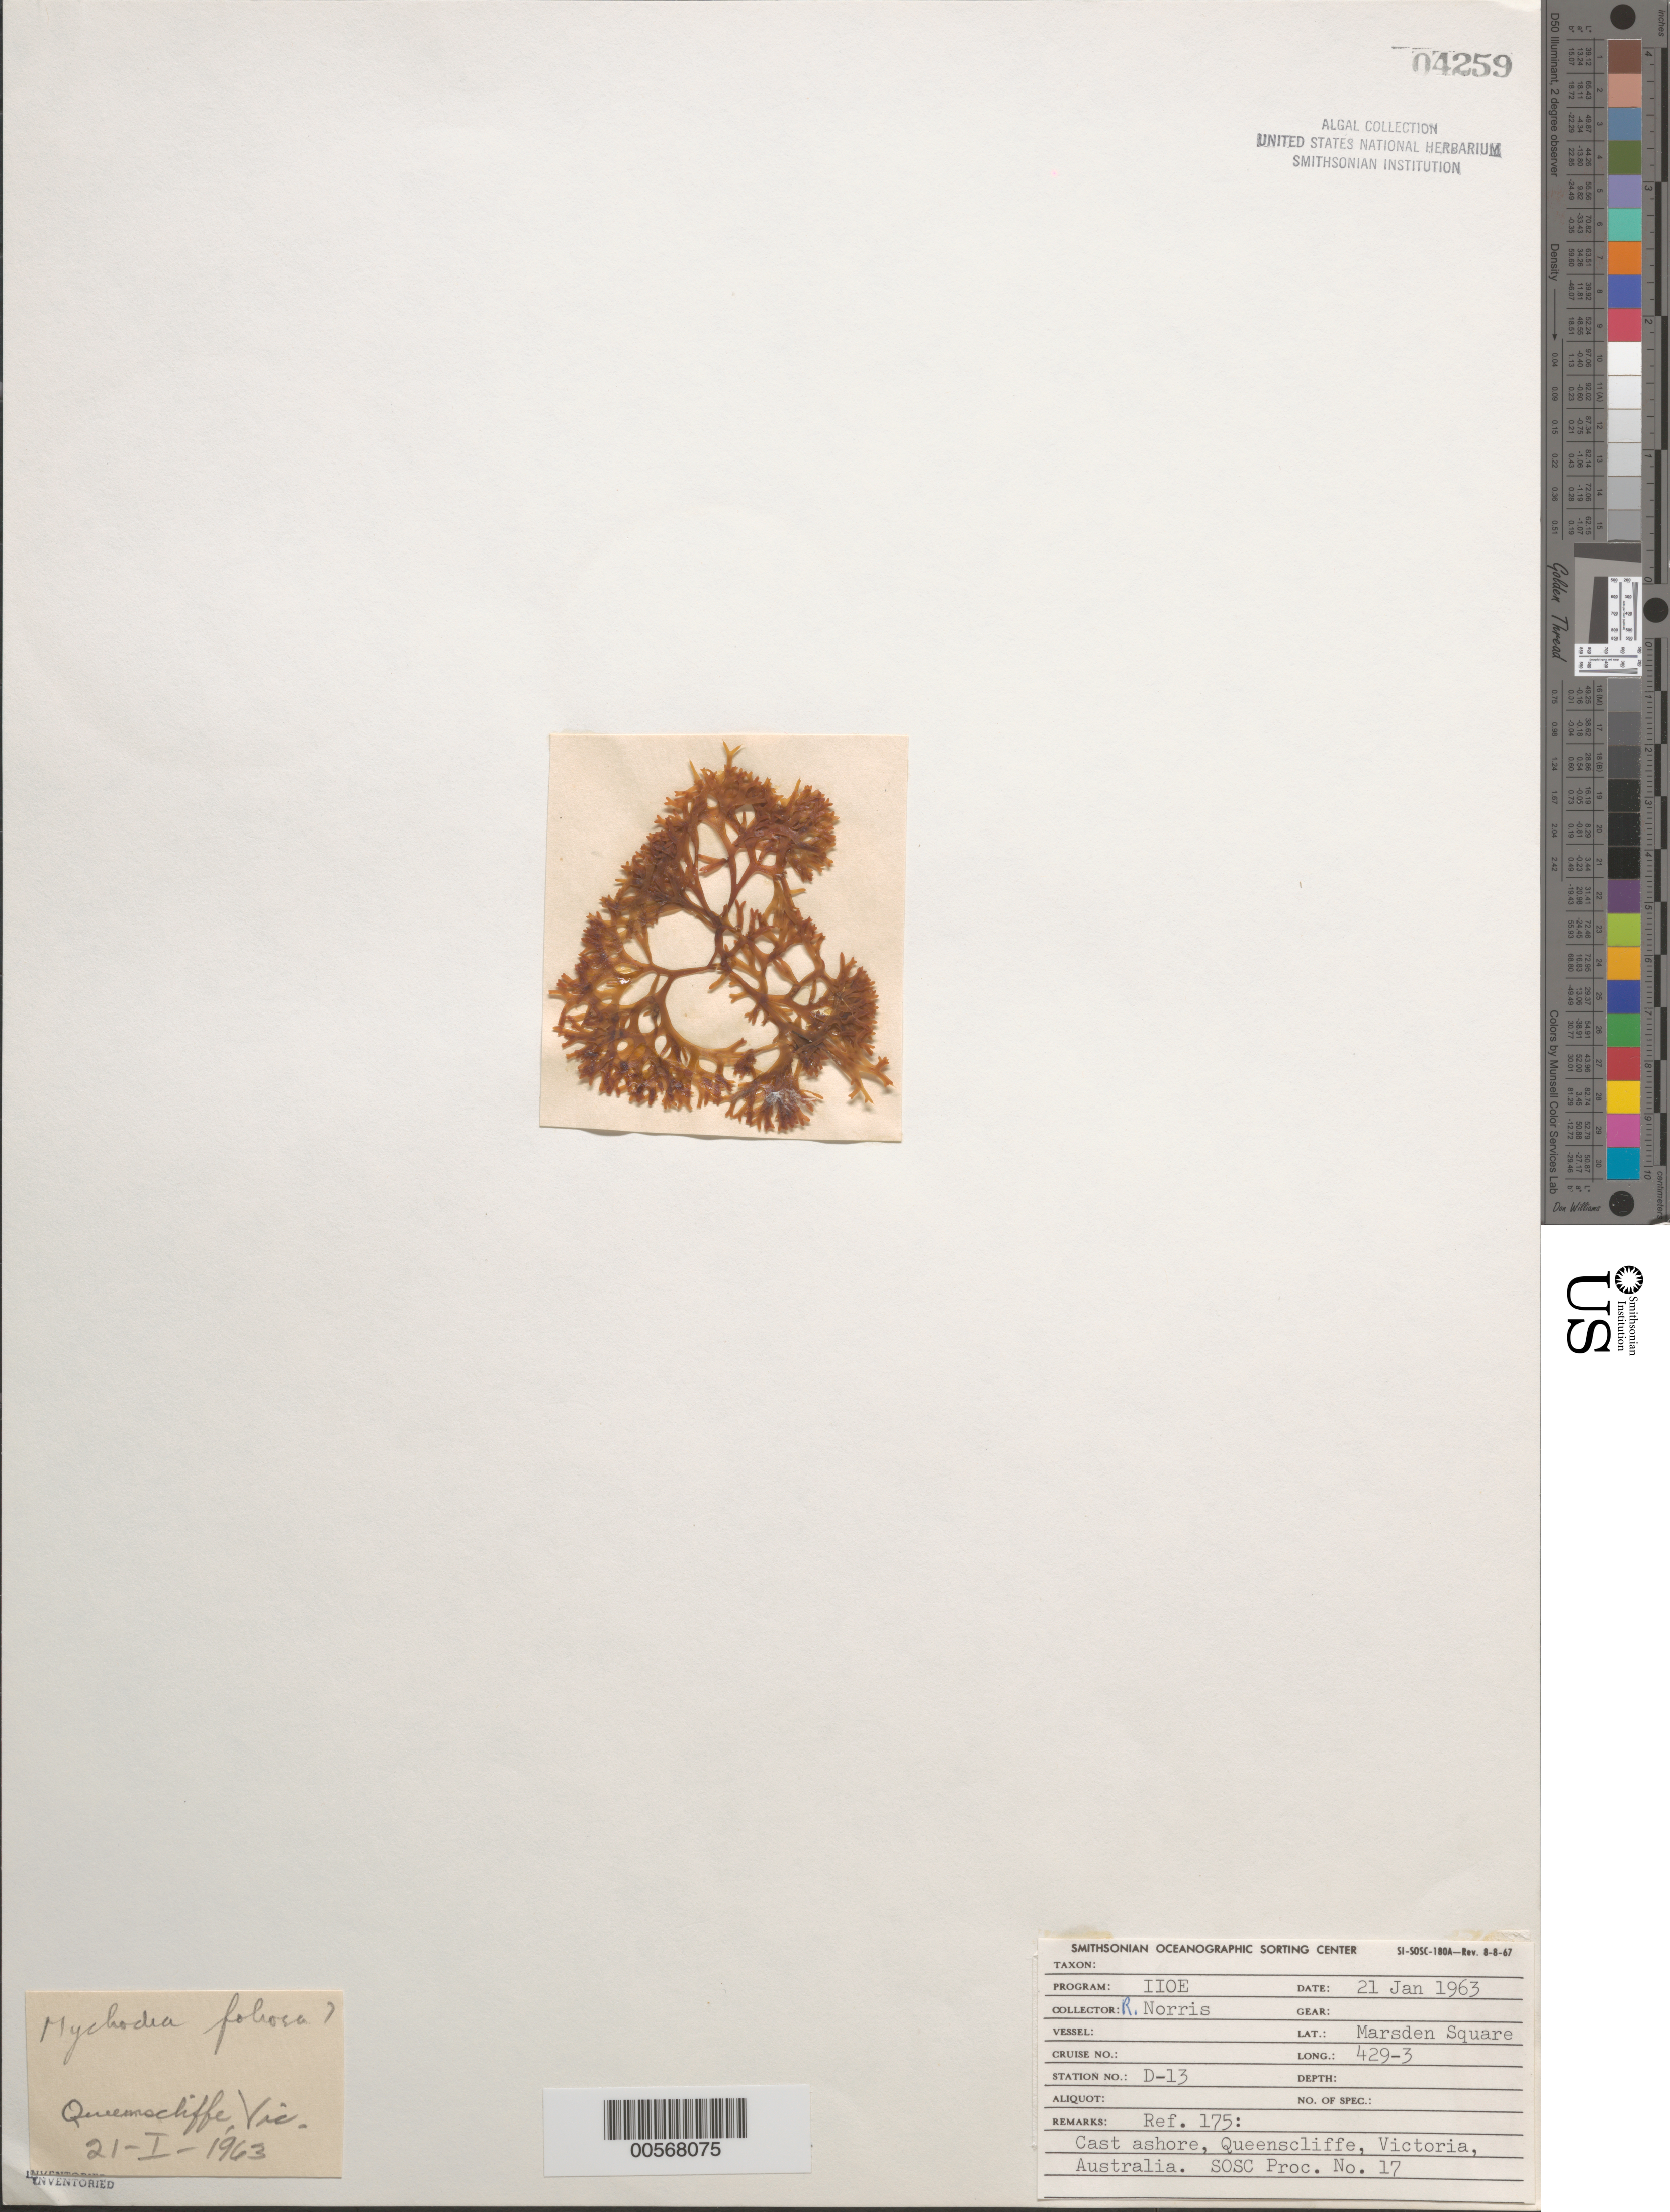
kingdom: Plantae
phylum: Rhodophyta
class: Florideophyceae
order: Gigartinales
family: Mychodeaceae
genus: Mychodea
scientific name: Mychodea foliosa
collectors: R. E. Norris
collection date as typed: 21 Jan 1963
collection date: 1963-01-21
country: Australia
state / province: Victoria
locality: Queenscliffe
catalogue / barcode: US 4259